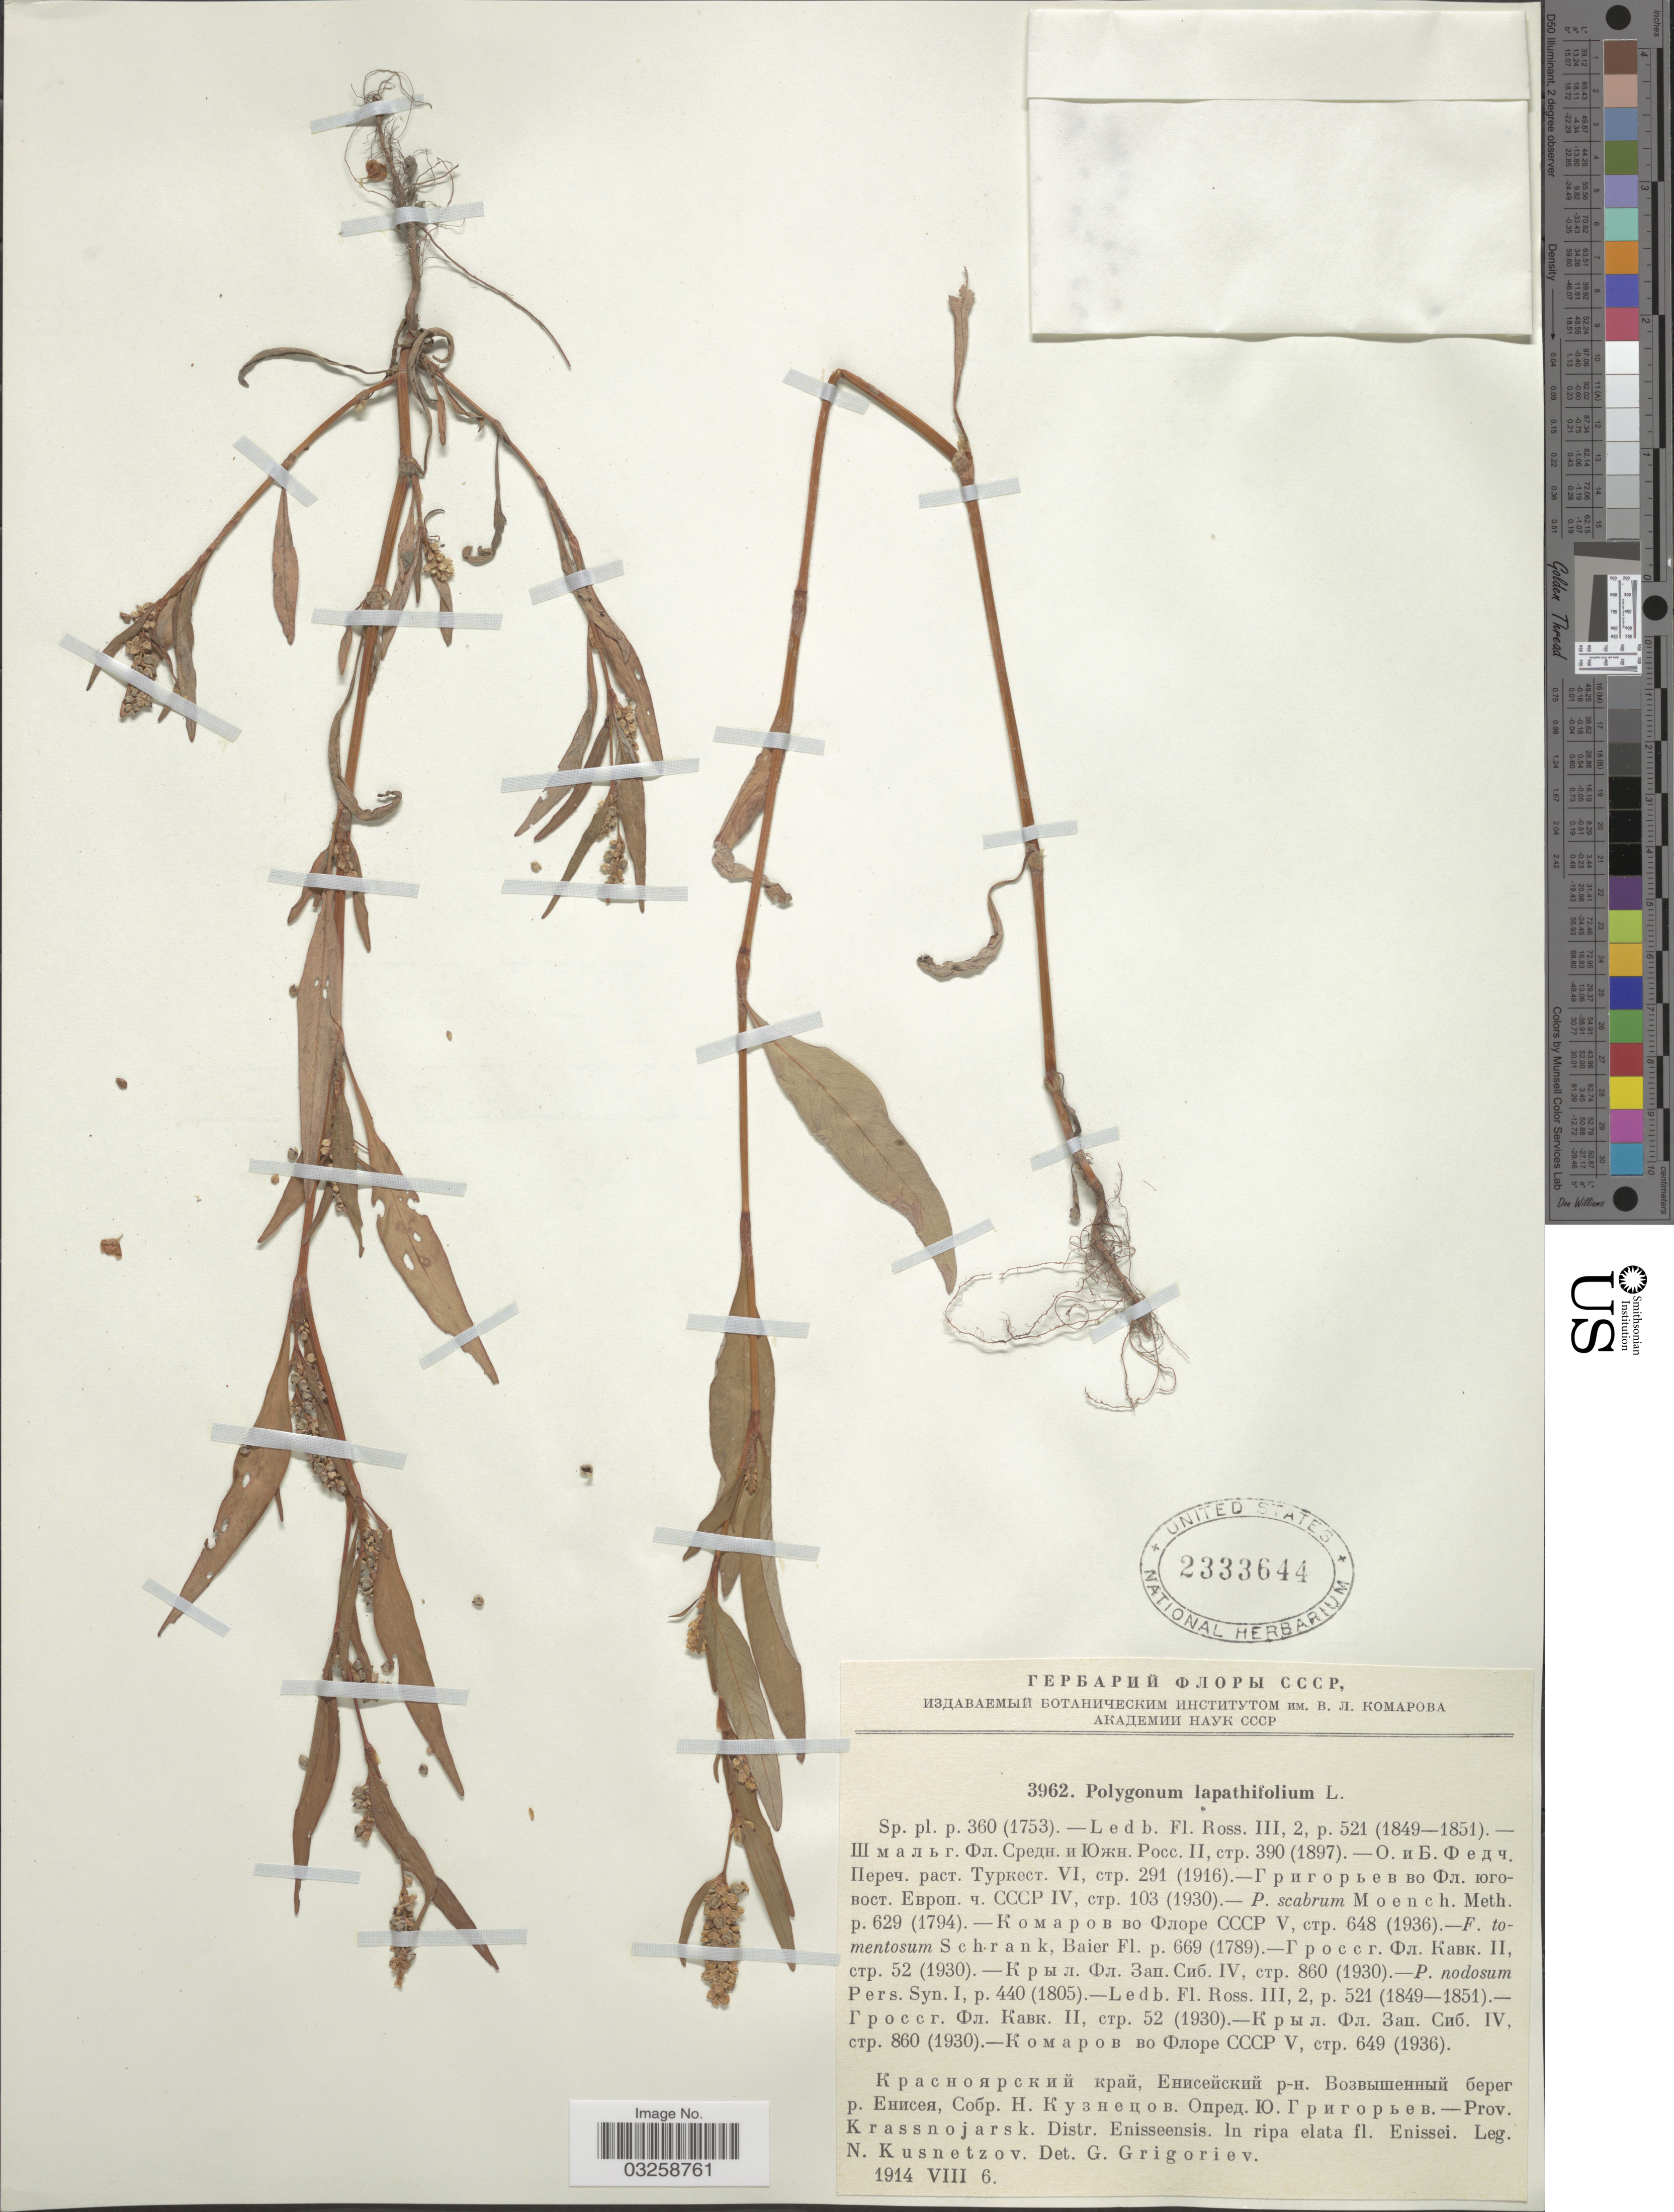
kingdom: Plantae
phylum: Tracheophyta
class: Magnoliopsida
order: Caryophyllales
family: Polygonaceae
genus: Polygonum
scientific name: Polygonum lapathifolium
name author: L.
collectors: N. Kusnetzov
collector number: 3962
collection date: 1914-08-06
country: Russian Federation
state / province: Krasnoyarsk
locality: Prov. Krassnojarsk. Distr. Enisseensis. In ripa elata fl. Enissei.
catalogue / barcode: US 2333644